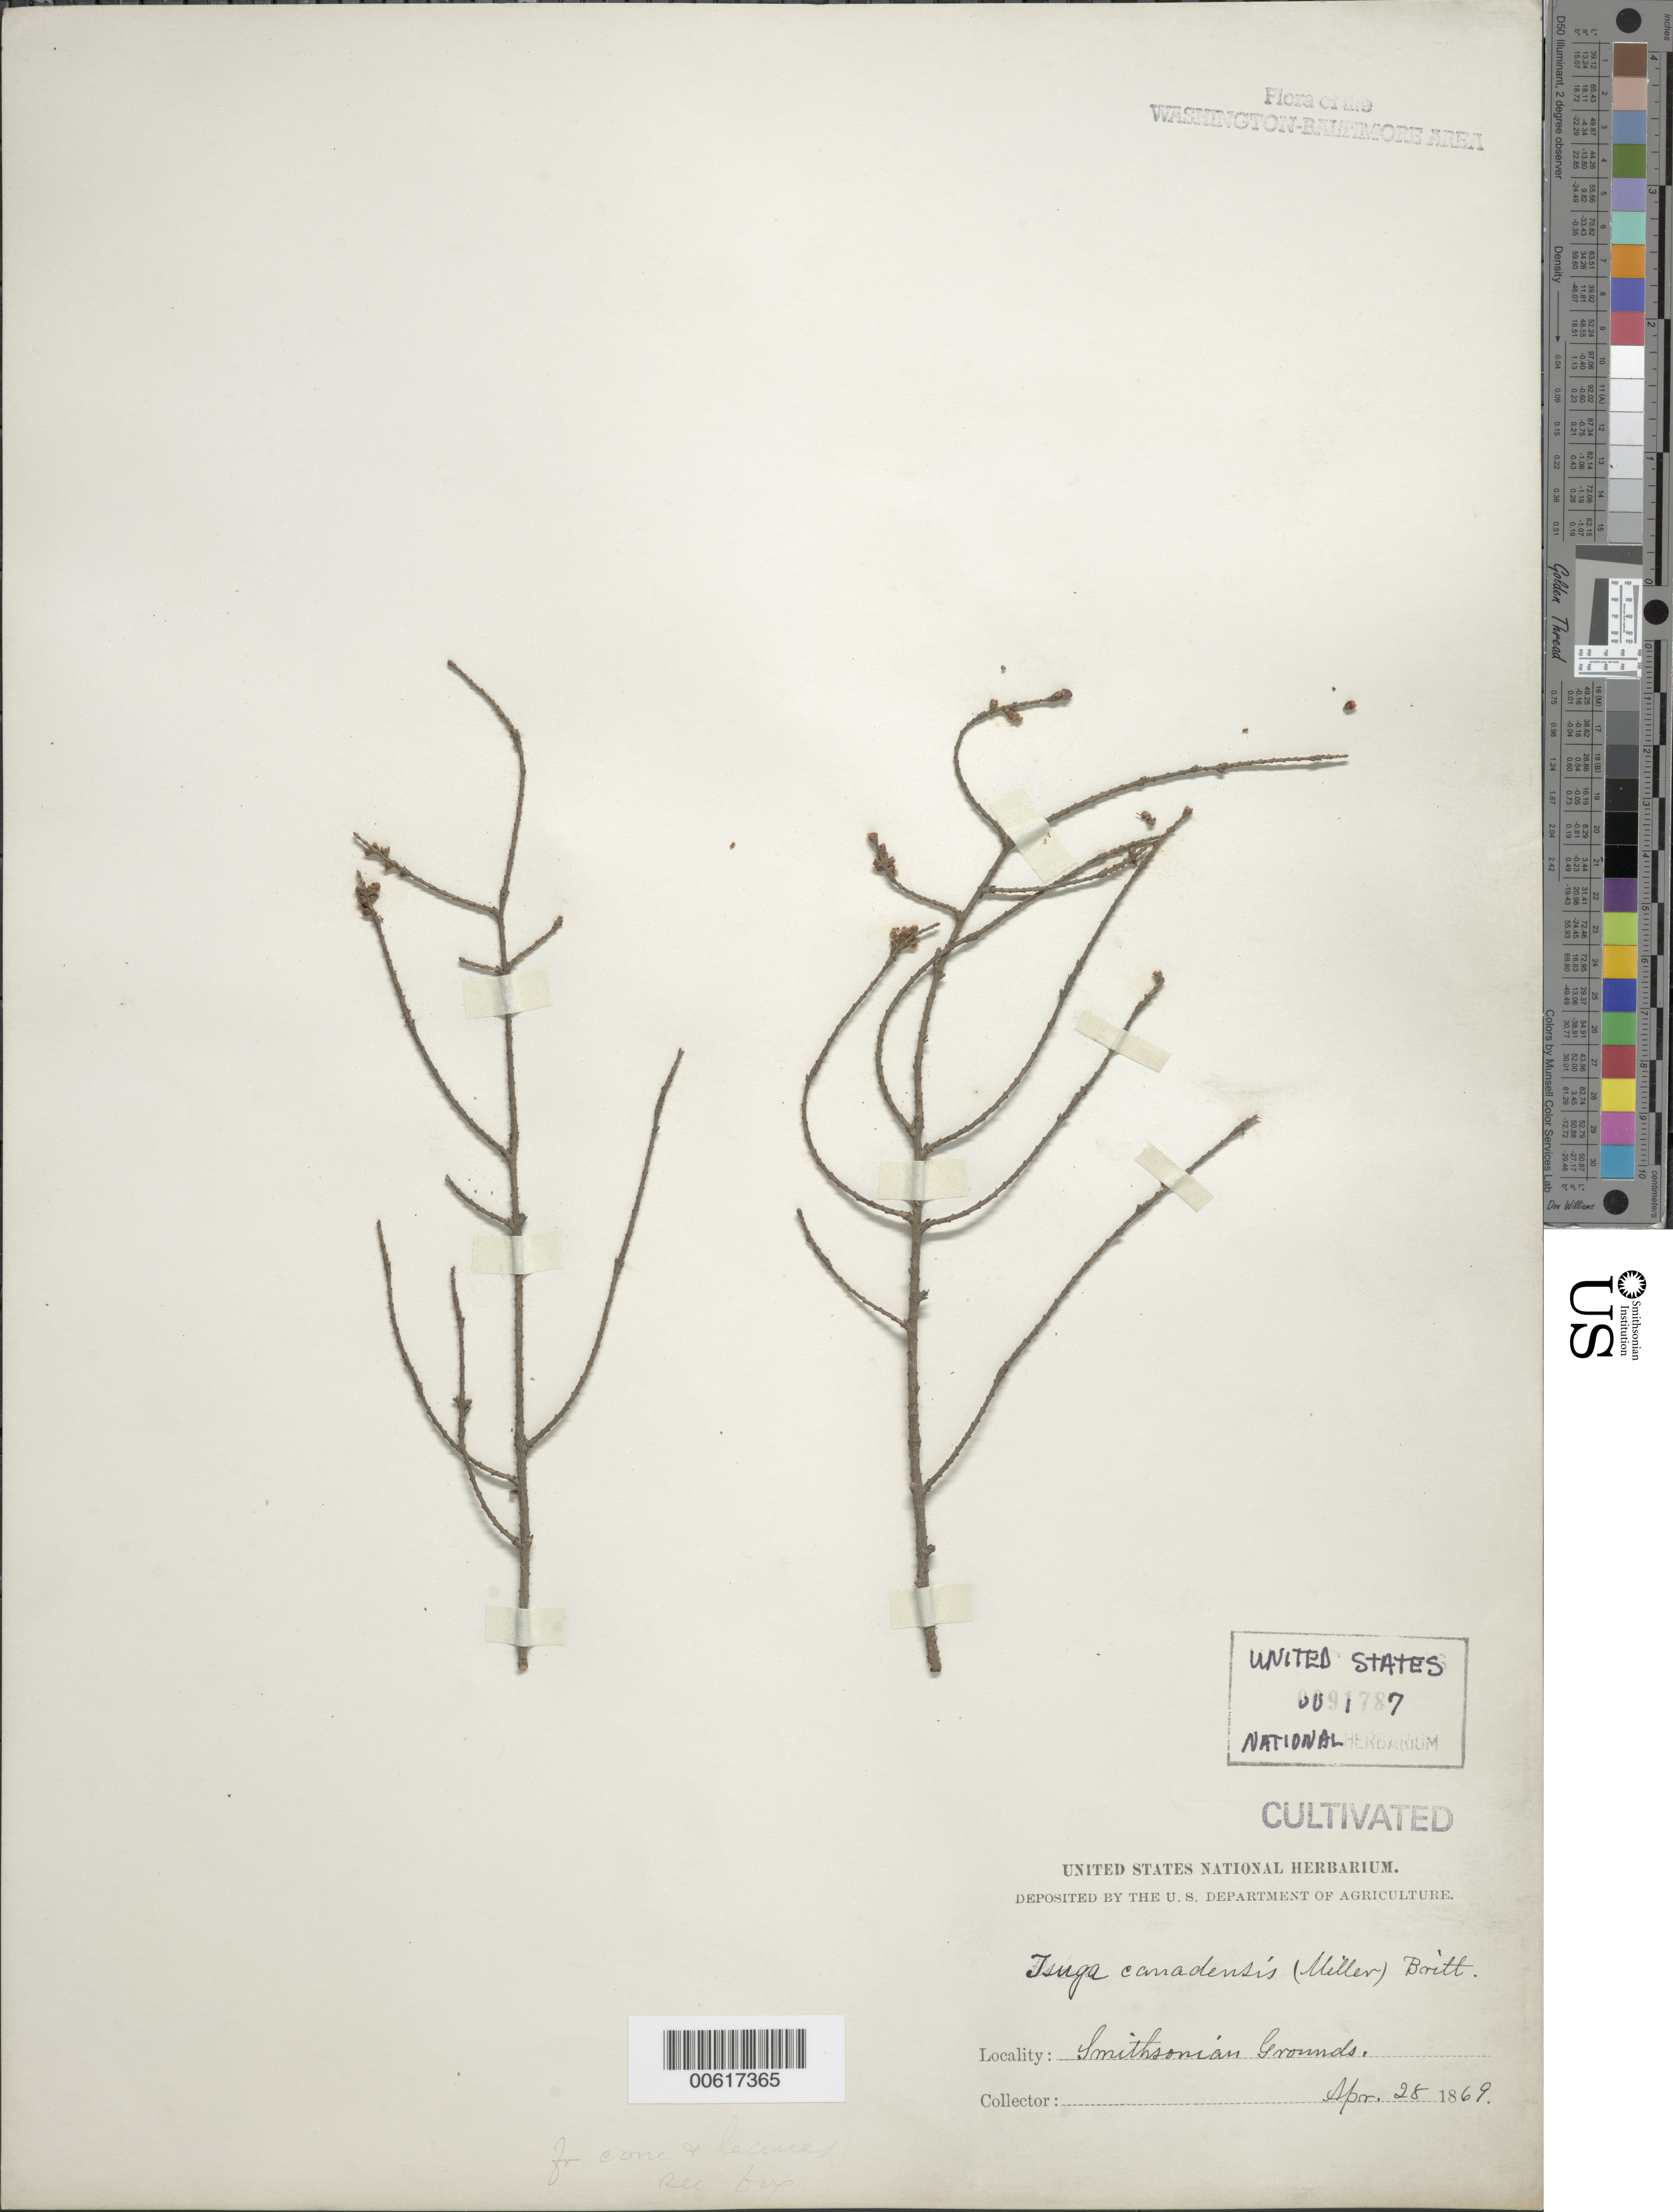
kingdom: Plantae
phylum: Tracheophyta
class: Pinopsida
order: Pinales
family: Pinaceae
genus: Tsuga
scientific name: Tsuga canadensis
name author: (L.) Carrière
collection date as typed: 28 Apr 1869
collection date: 1869-04-28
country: United States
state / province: District of Columbia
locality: Smithsonian grounds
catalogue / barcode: US 91787